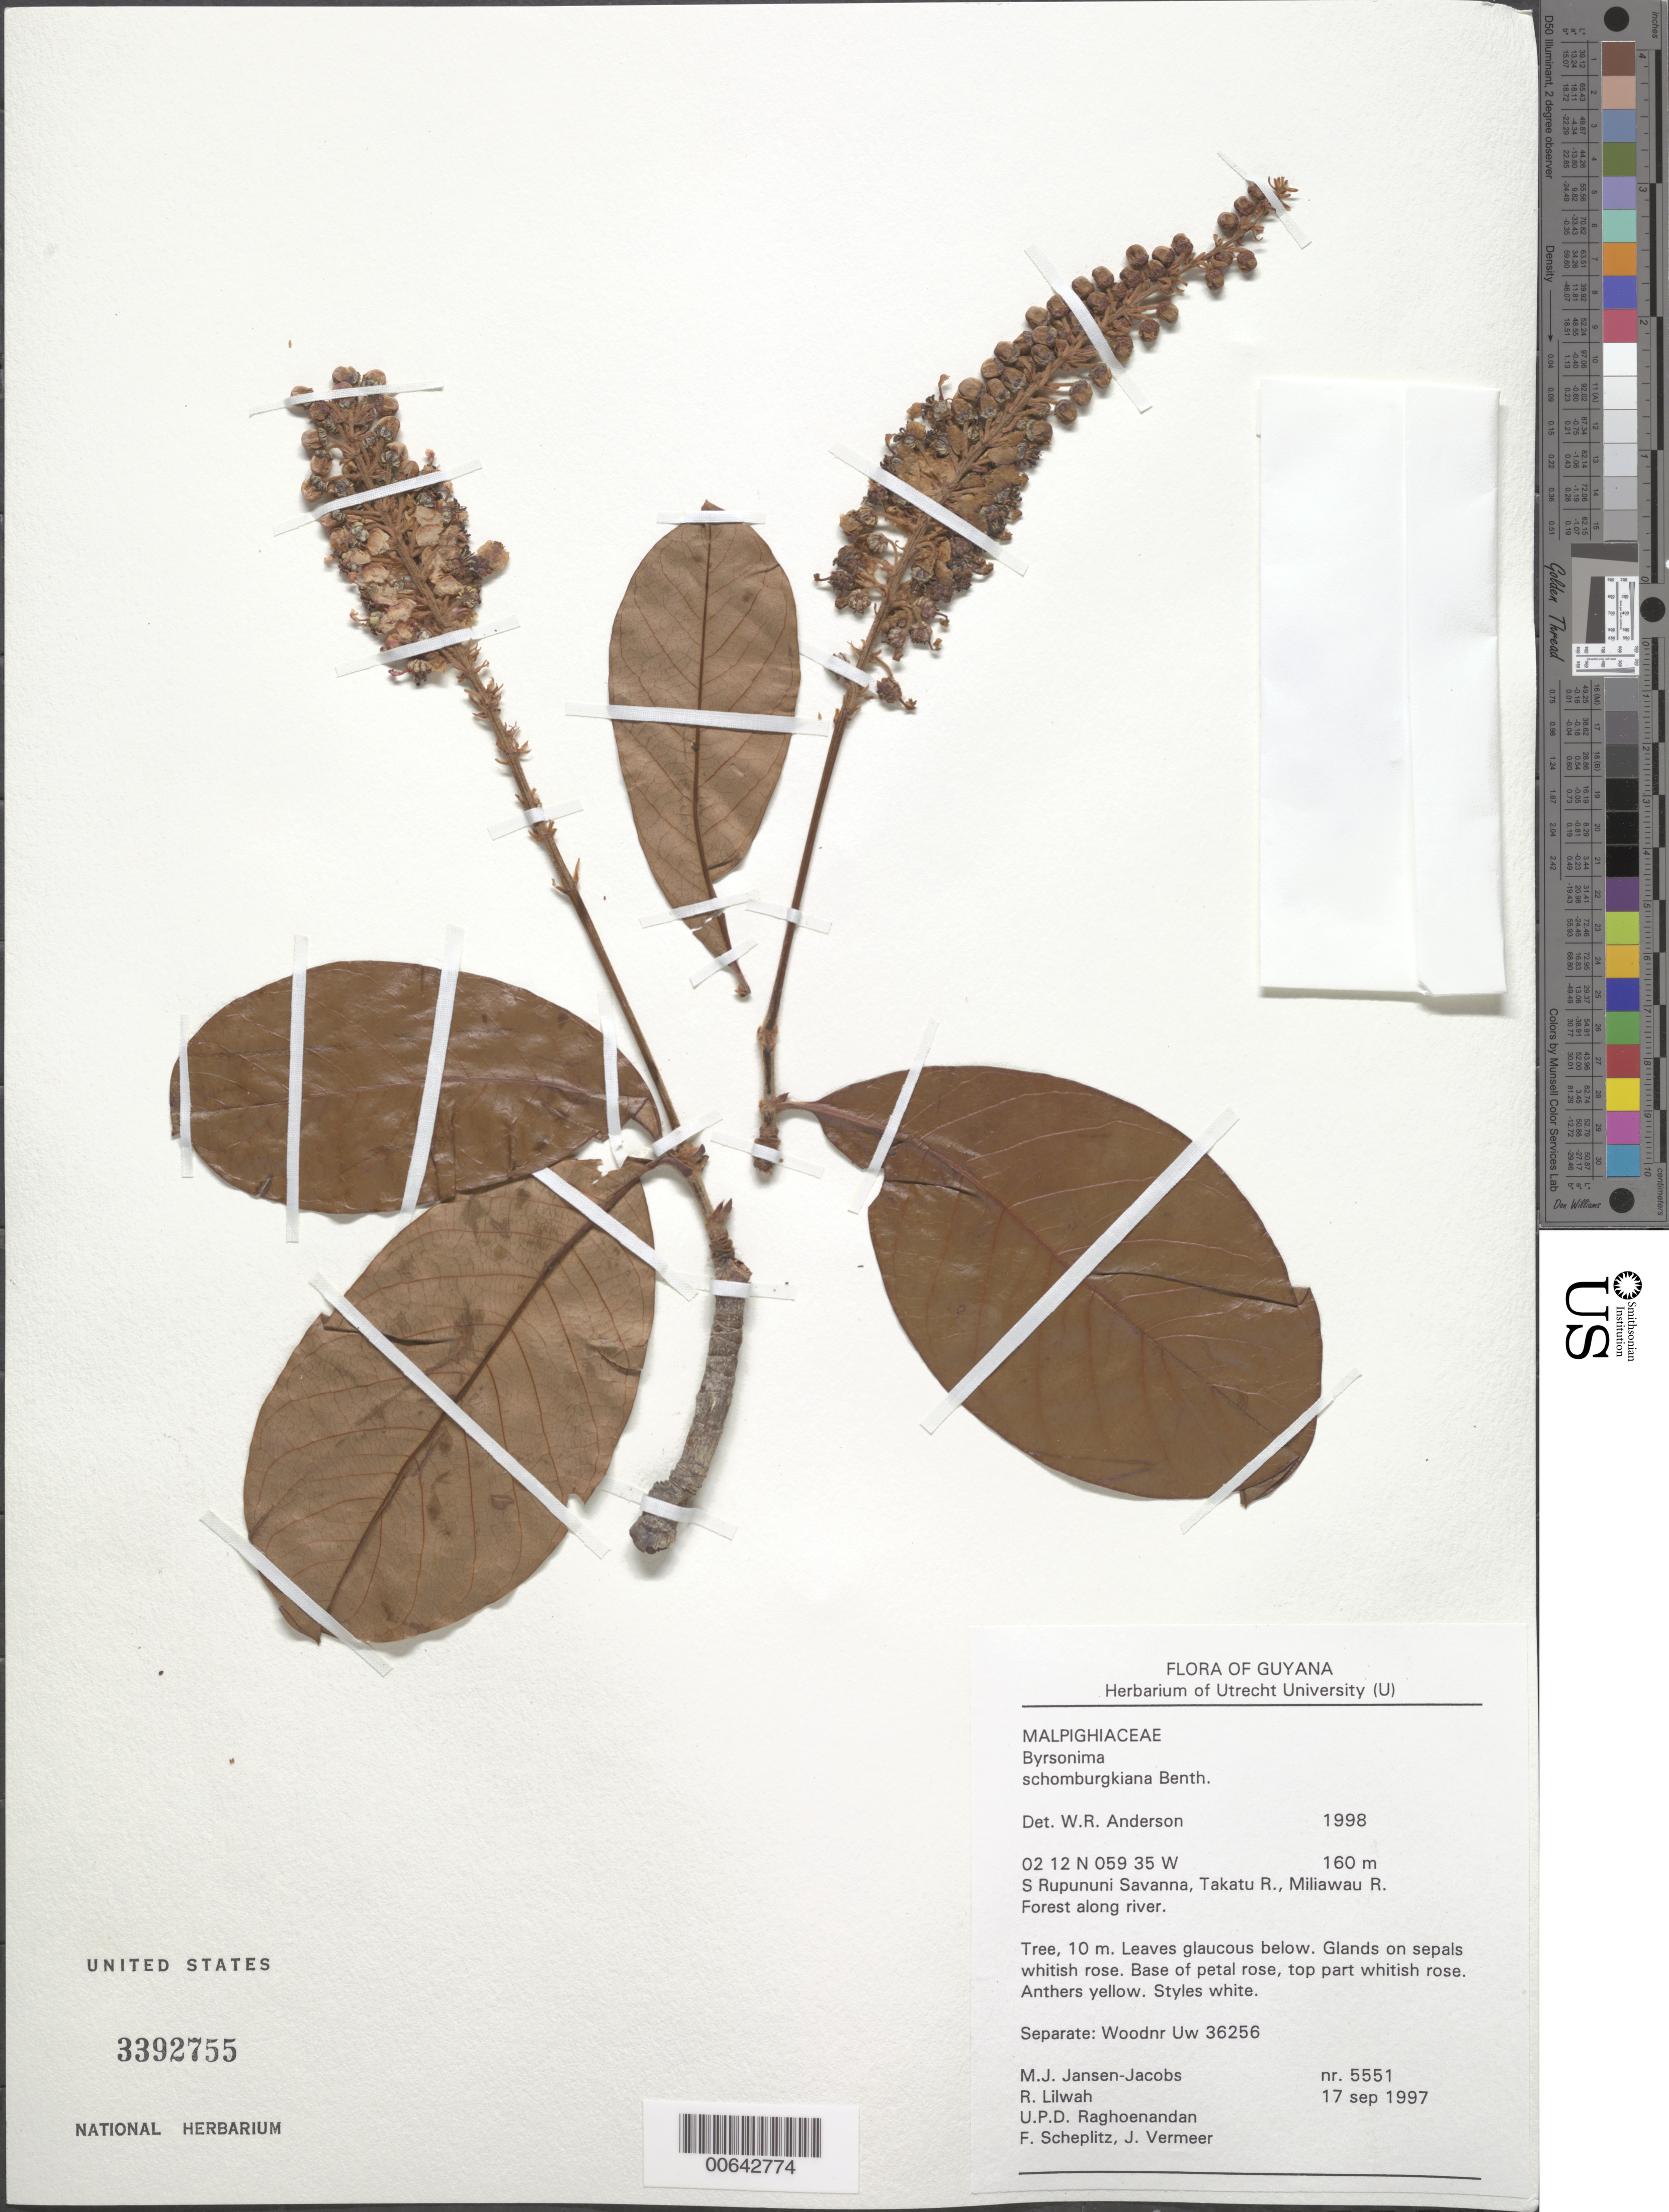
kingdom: Plantae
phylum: Tracheophyta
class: Magnoliopsida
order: Malpighiales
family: Malpighiaceae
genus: Byrsonima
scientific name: Byrsonima schomburgkiana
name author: Benth.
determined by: Anderson, W. R., (MICH), University of Michigan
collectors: M. J. Jansen-Jacobs, R. Lilwah, U. Raghoenandan, F. Scheplitz & J. Vermeer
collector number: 5551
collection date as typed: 17-Sep-97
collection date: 1997-09-17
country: Guyana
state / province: U. Takutu-U. Essequibo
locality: S. Rupununi savanna, Takutu and Miliawau Rivers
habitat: Forest along river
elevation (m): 160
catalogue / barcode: US 3392755